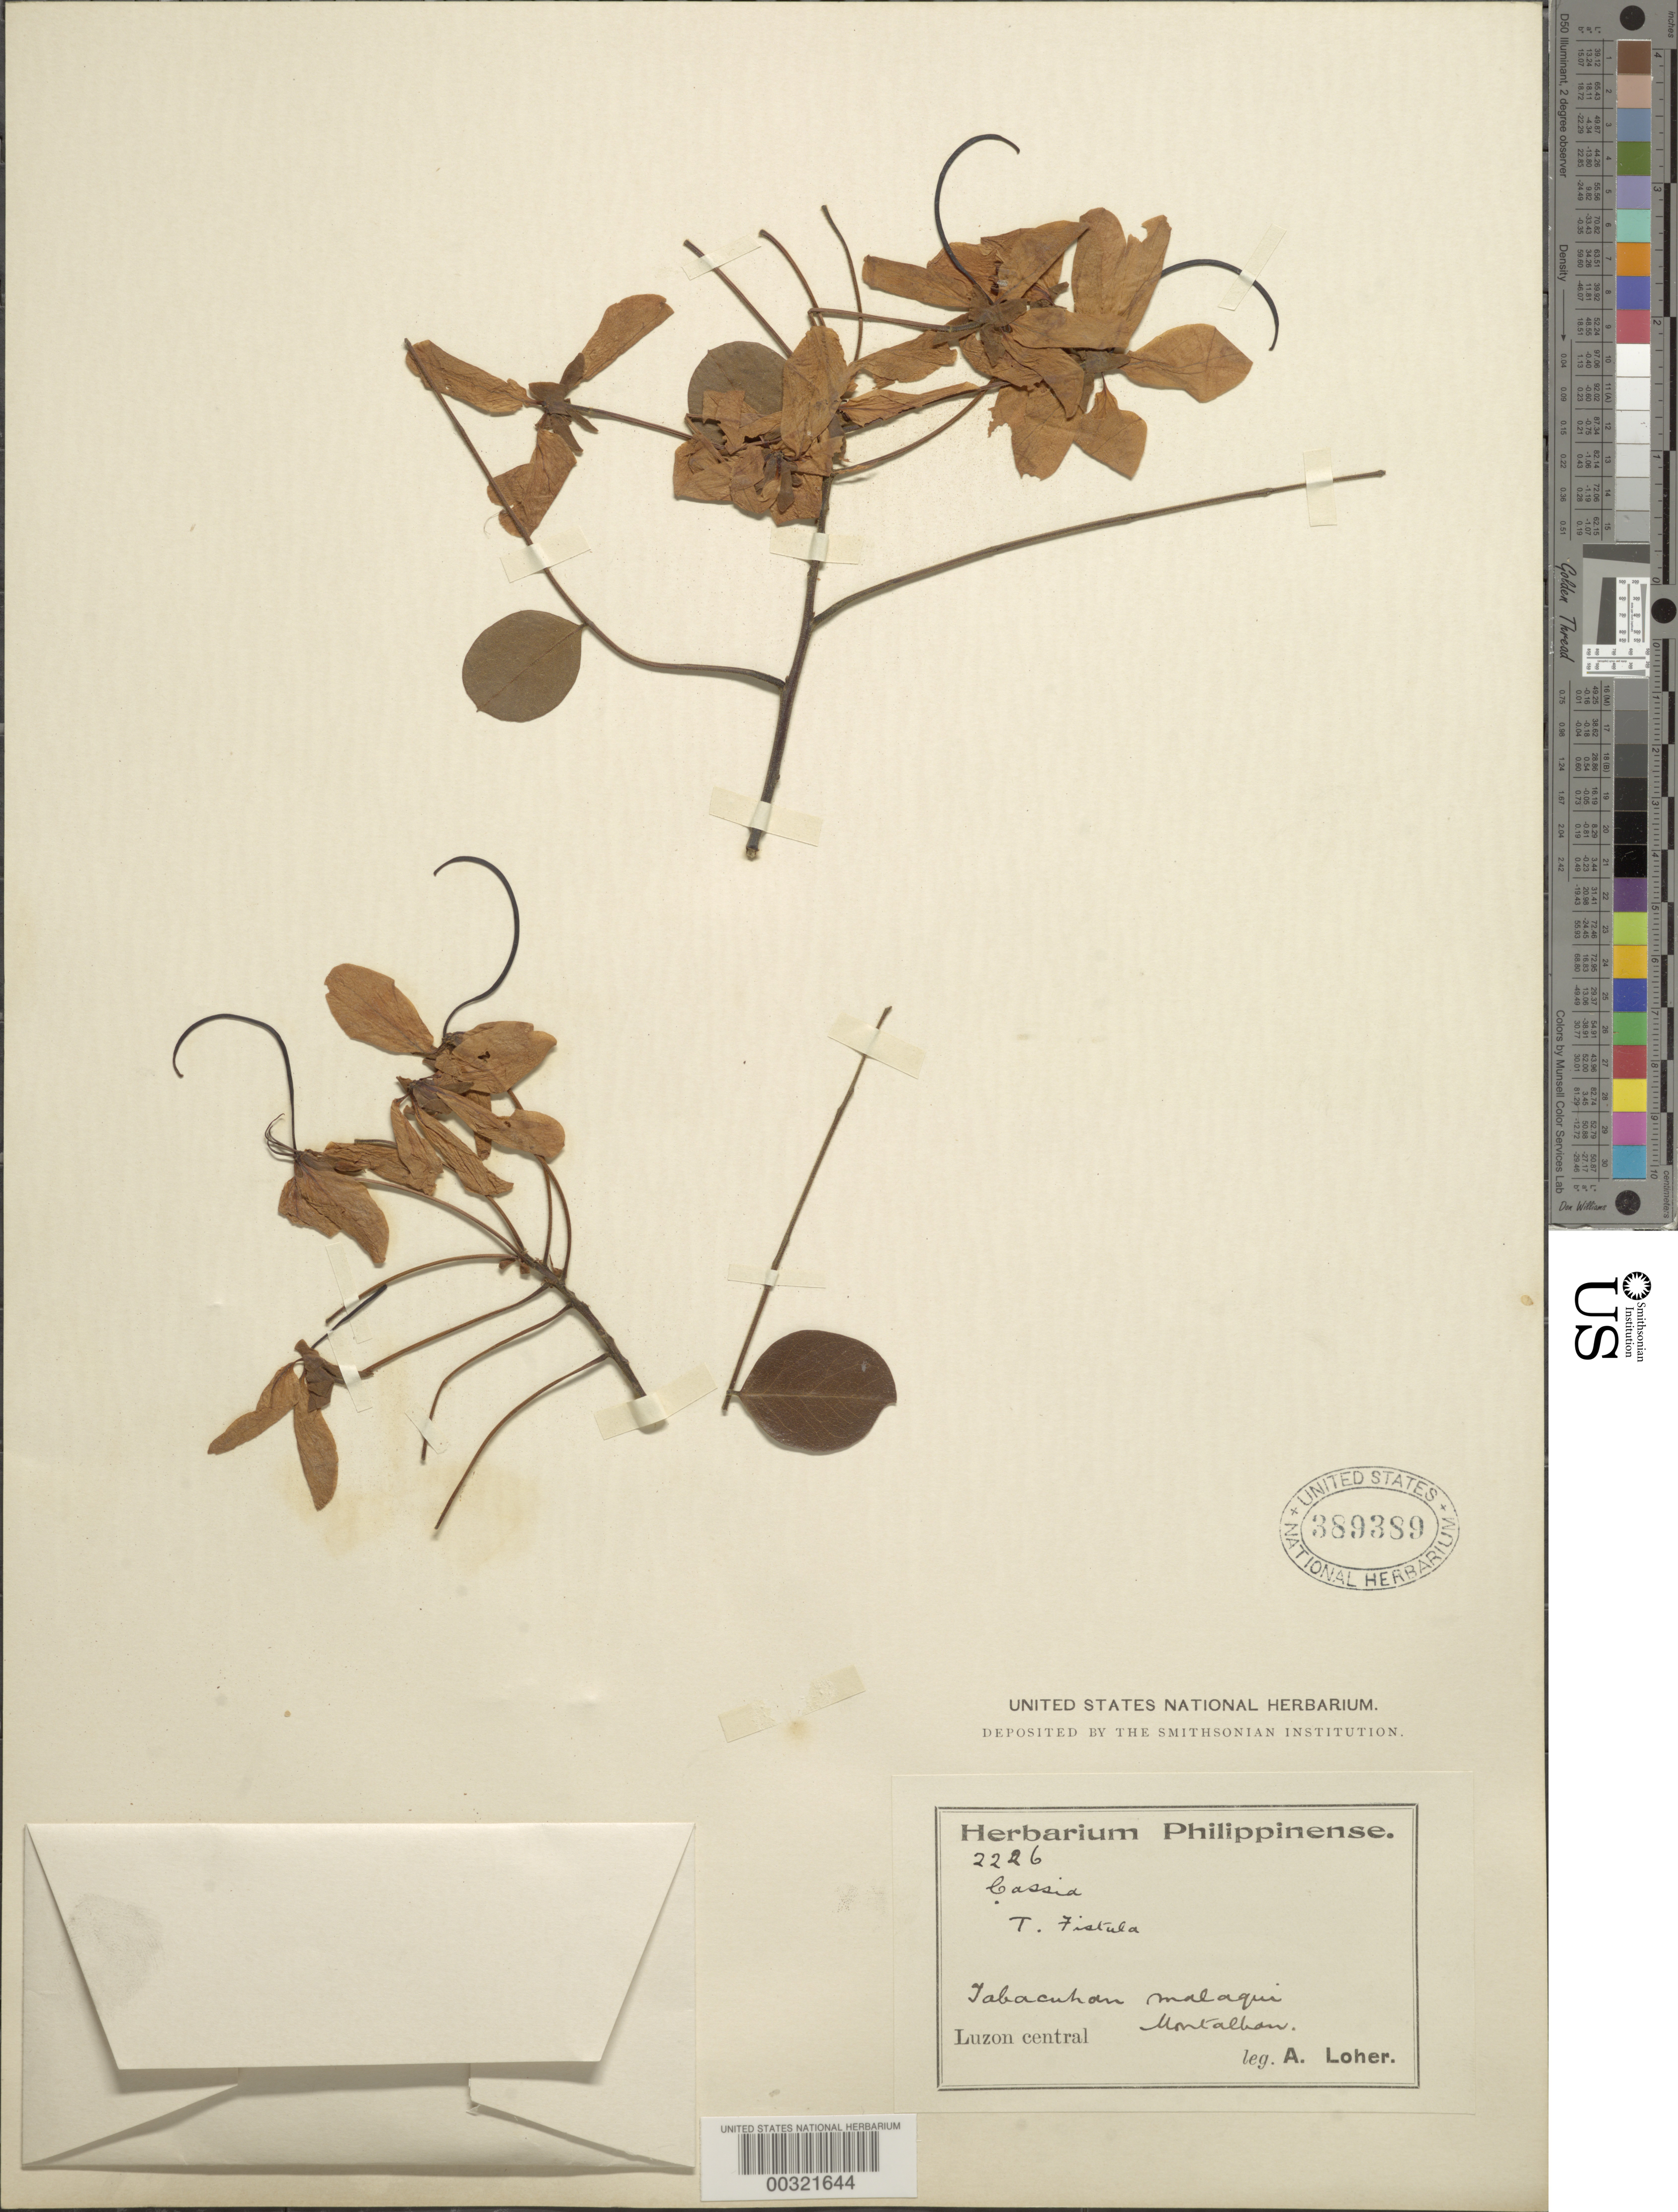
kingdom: Plantae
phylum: Tracheophyta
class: Magnoliopsida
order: Fabales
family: Fabaceae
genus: Cassia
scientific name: Cassia sp.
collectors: A. Loher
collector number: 2226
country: Philippines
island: Luzon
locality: Montalban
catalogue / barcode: US 389389